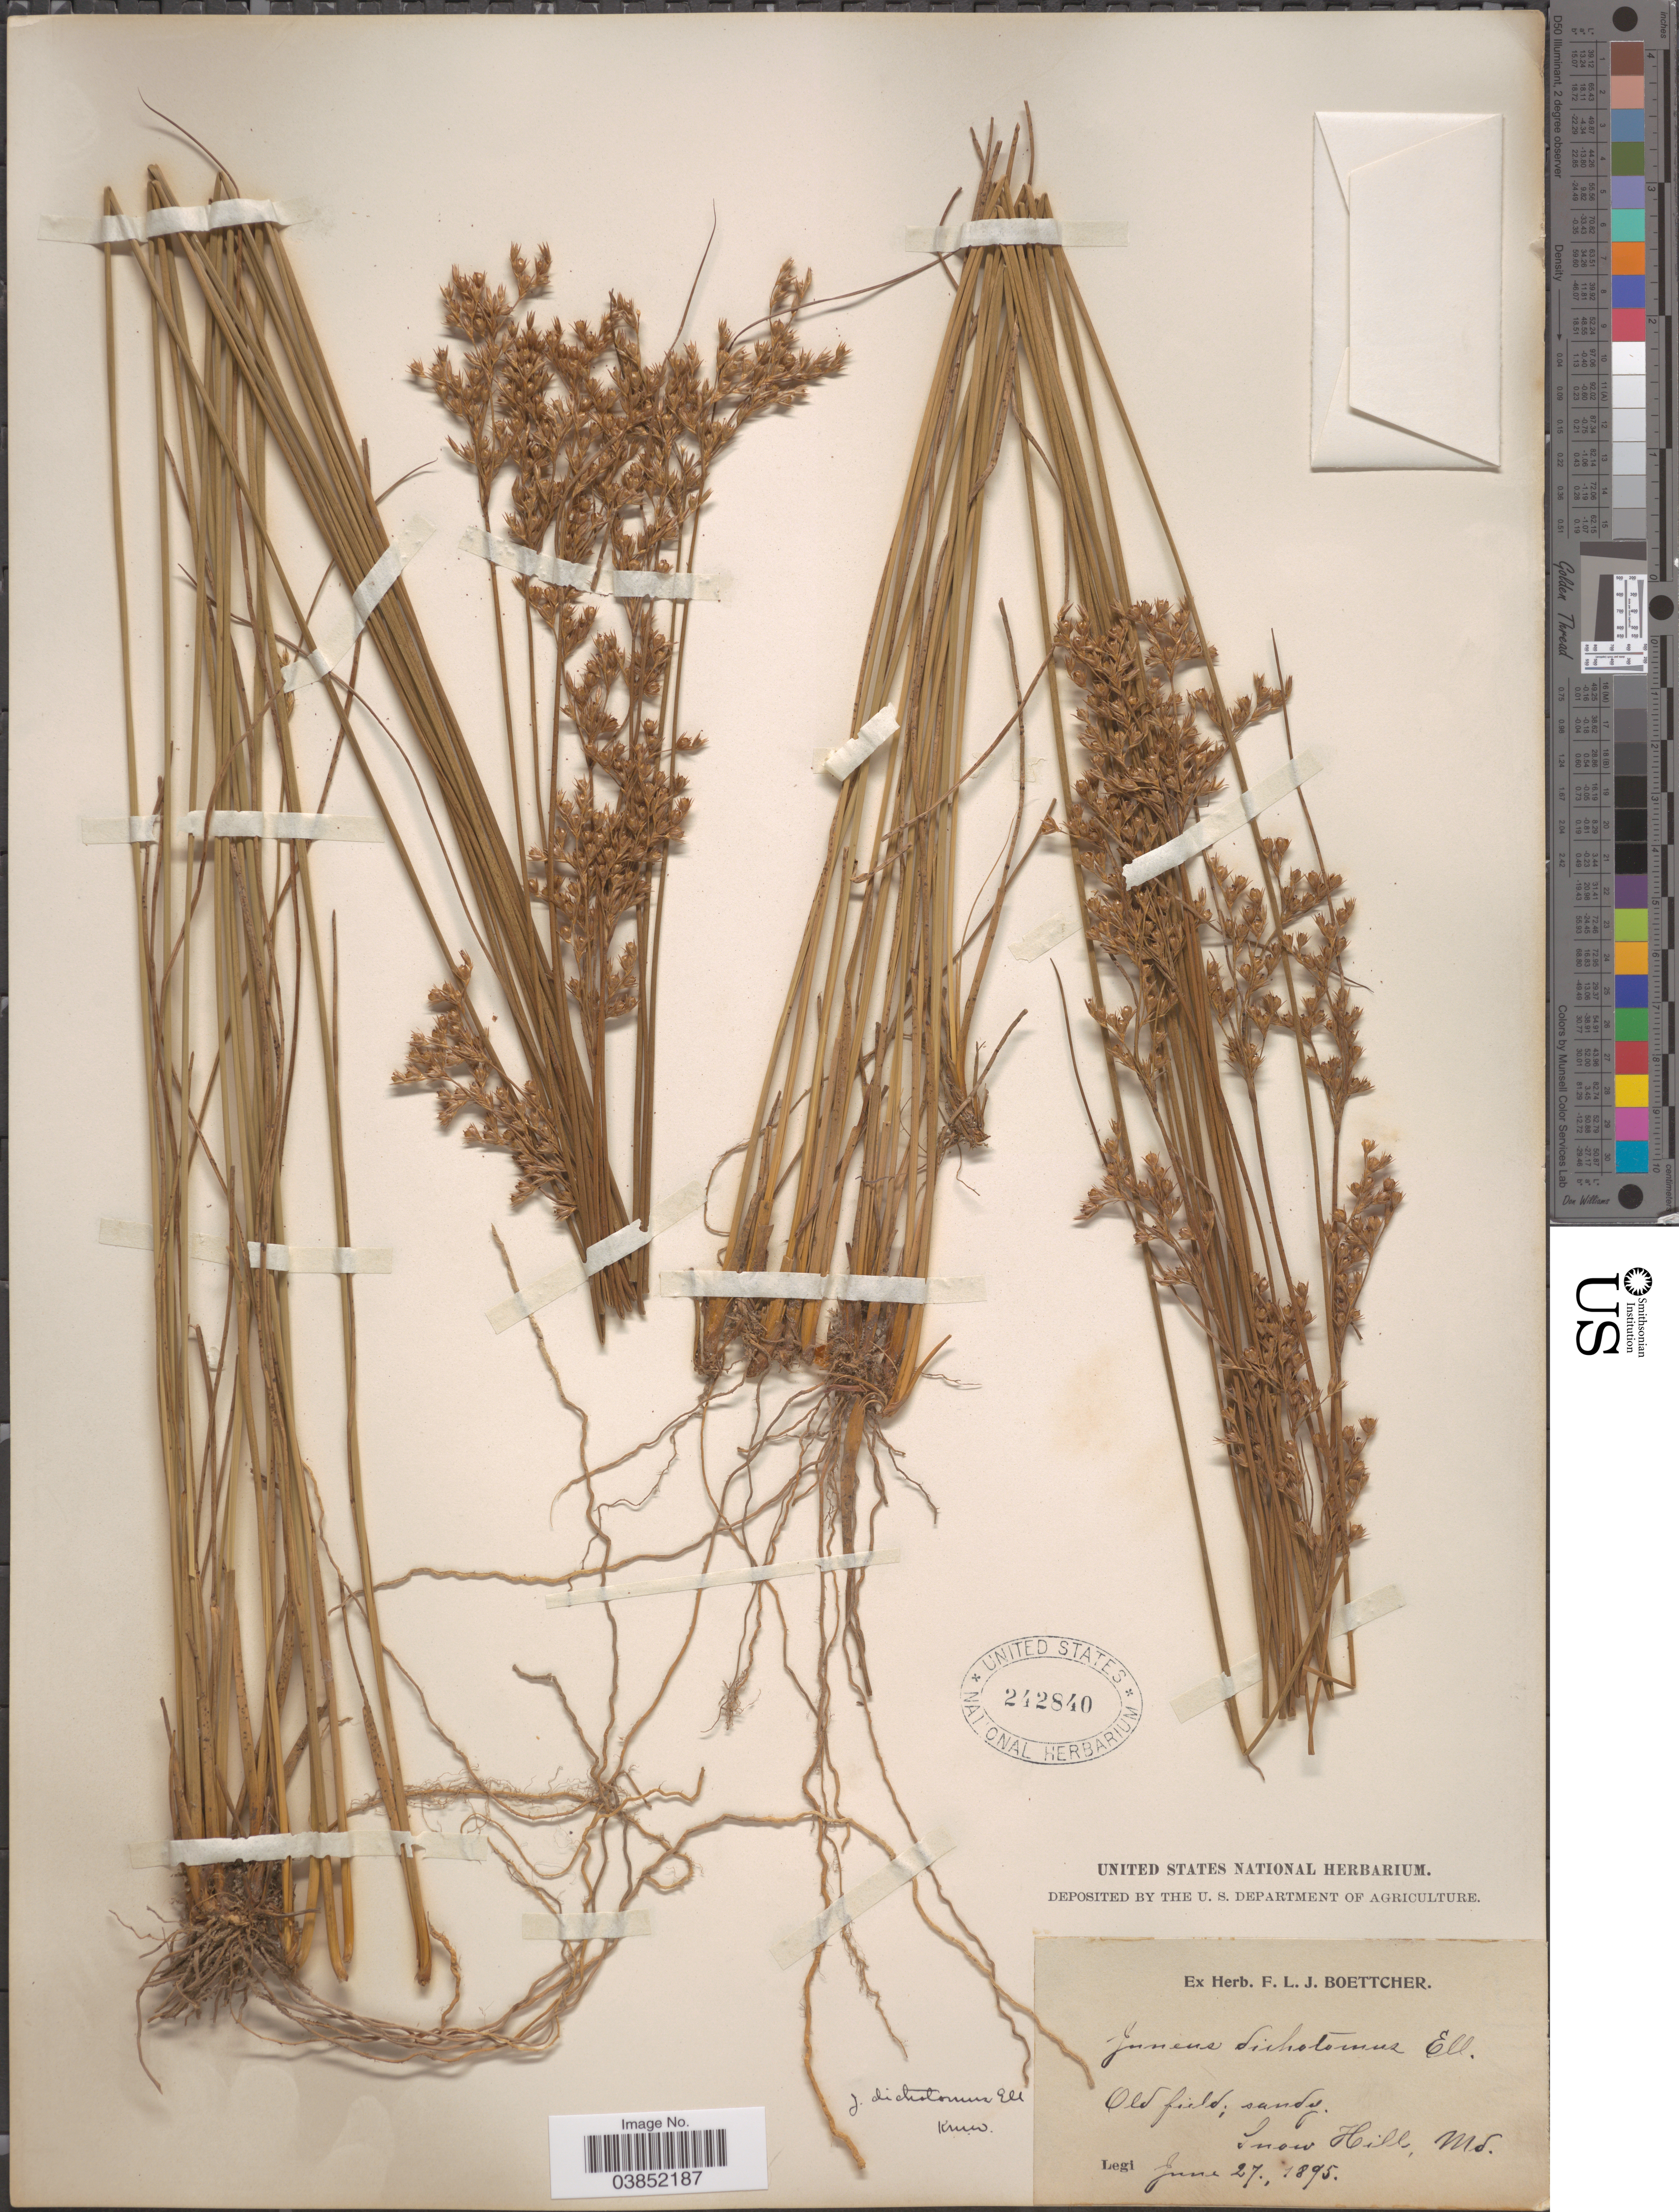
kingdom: Plantae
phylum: Tracheophyta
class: Liliopsida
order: Poales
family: Juncaceae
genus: Juncus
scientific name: Juncus dichotomus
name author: Elliott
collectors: ex herb. F. L. J. Boettcher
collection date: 1895-06-27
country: United States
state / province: Maryland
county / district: Worcester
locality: Snow Hill.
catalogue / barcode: US 242840